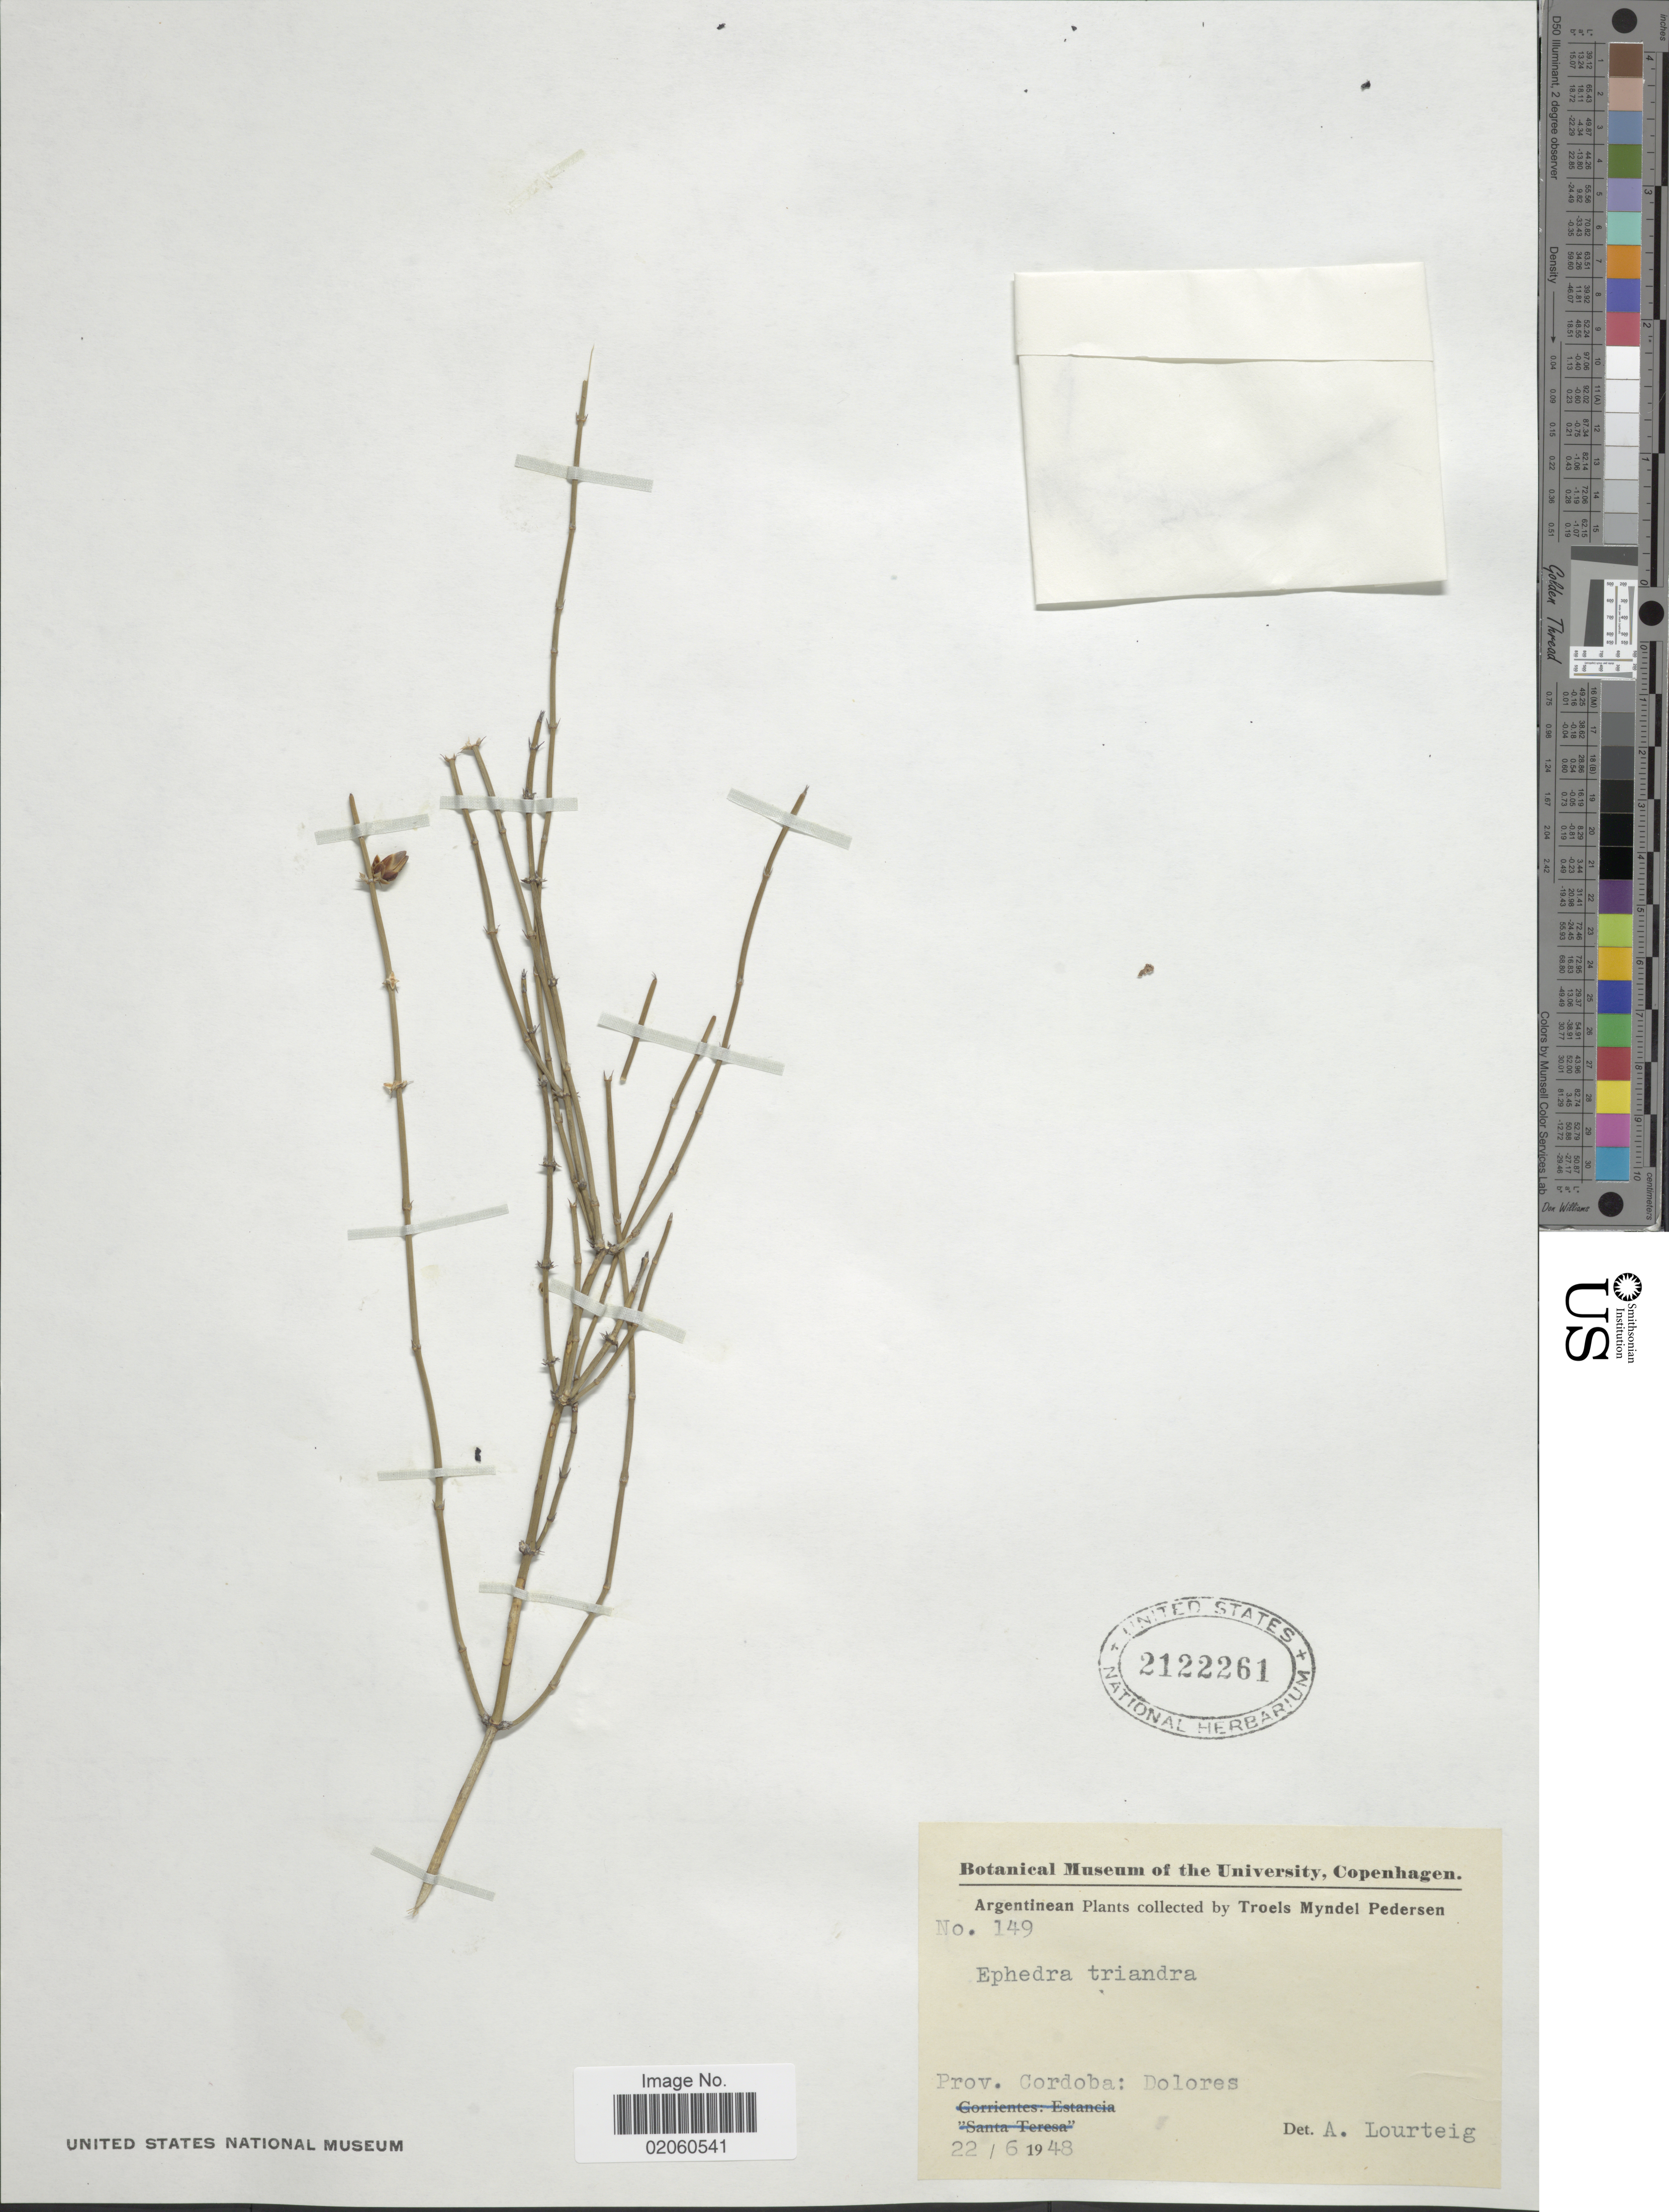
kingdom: Plantae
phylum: Tracheophyta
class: Gnetopsida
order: Ephedrales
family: Ephedraceae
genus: Ephedra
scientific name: Ephedra triandra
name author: Tul.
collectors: T. Pederson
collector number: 149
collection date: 1948-06-22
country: Argentina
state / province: Cordoba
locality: Dolores.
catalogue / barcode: US 2122261